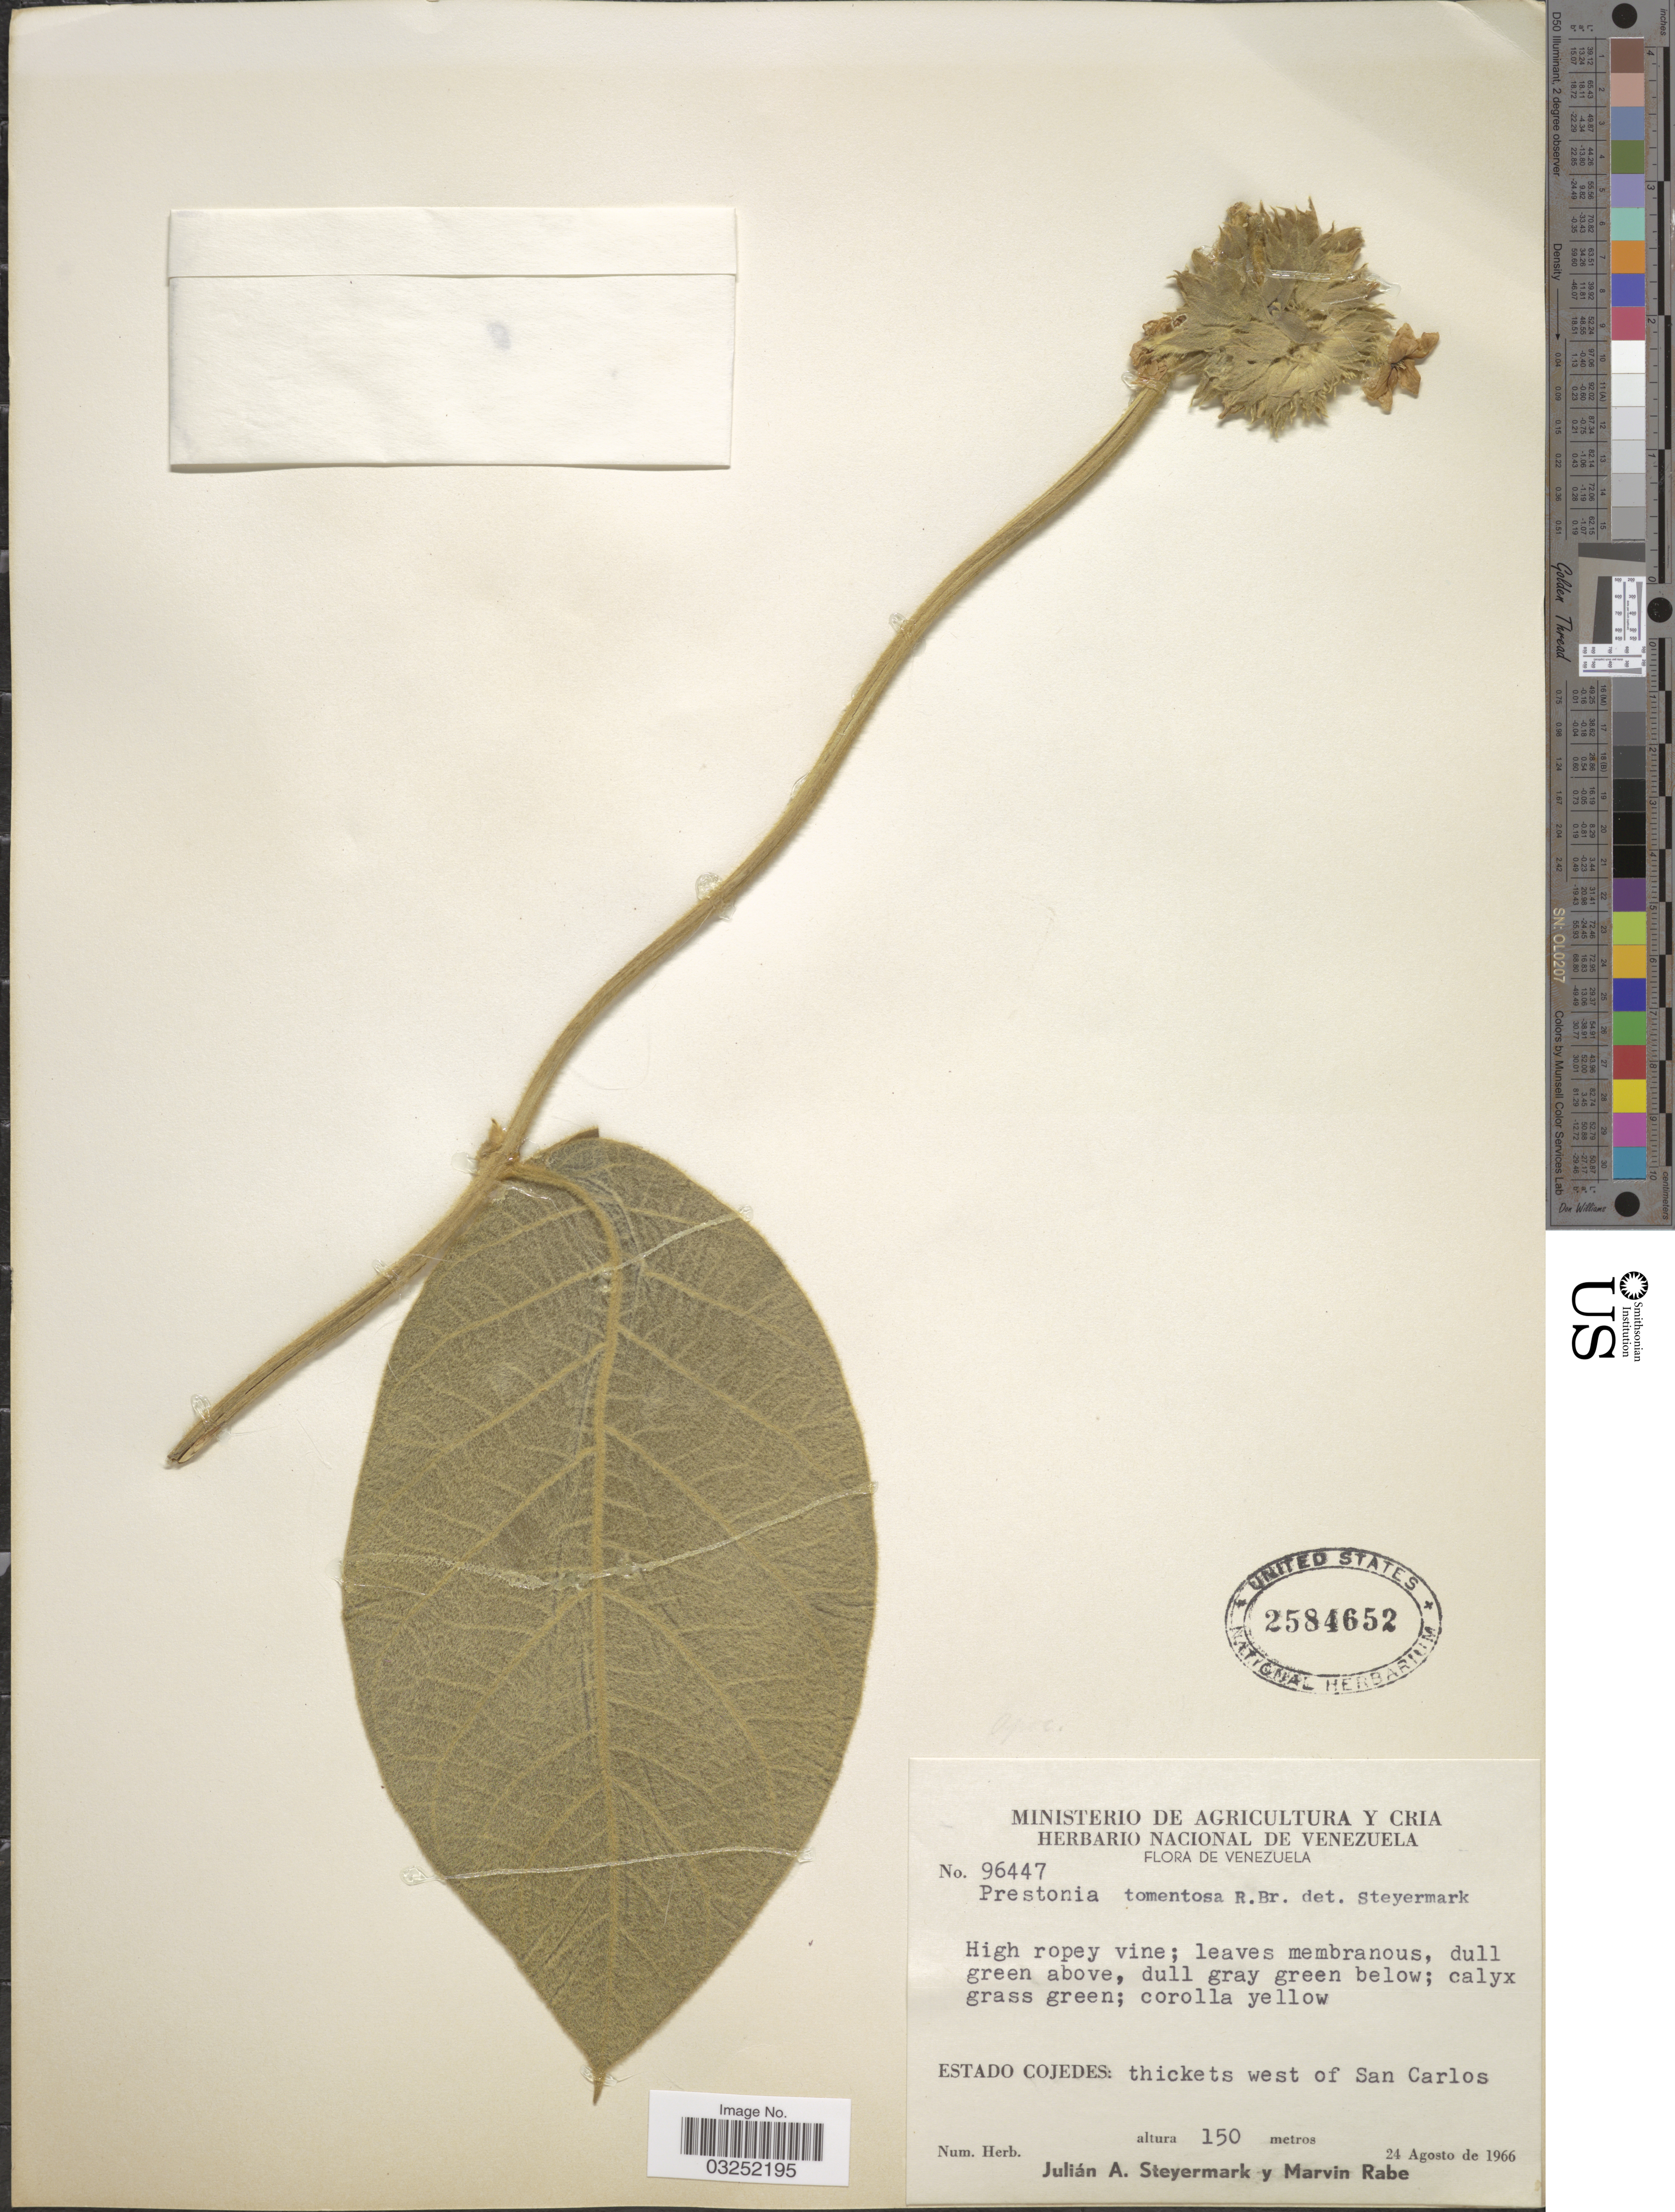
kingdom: Plantae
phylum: Tracheophyta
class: Magnoliopsida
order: Gentianales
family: Apocynaceae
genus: Prestonia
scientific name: Prestonia tomentosa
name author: R. Br.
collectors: J. Steyermark & M. Rabe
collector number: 96447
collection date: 1966-08-24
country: Venezuela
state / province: Cojedes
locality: Estado Cojedes: thickets west of San Carlos.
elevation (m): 150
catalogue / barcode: US 2584652